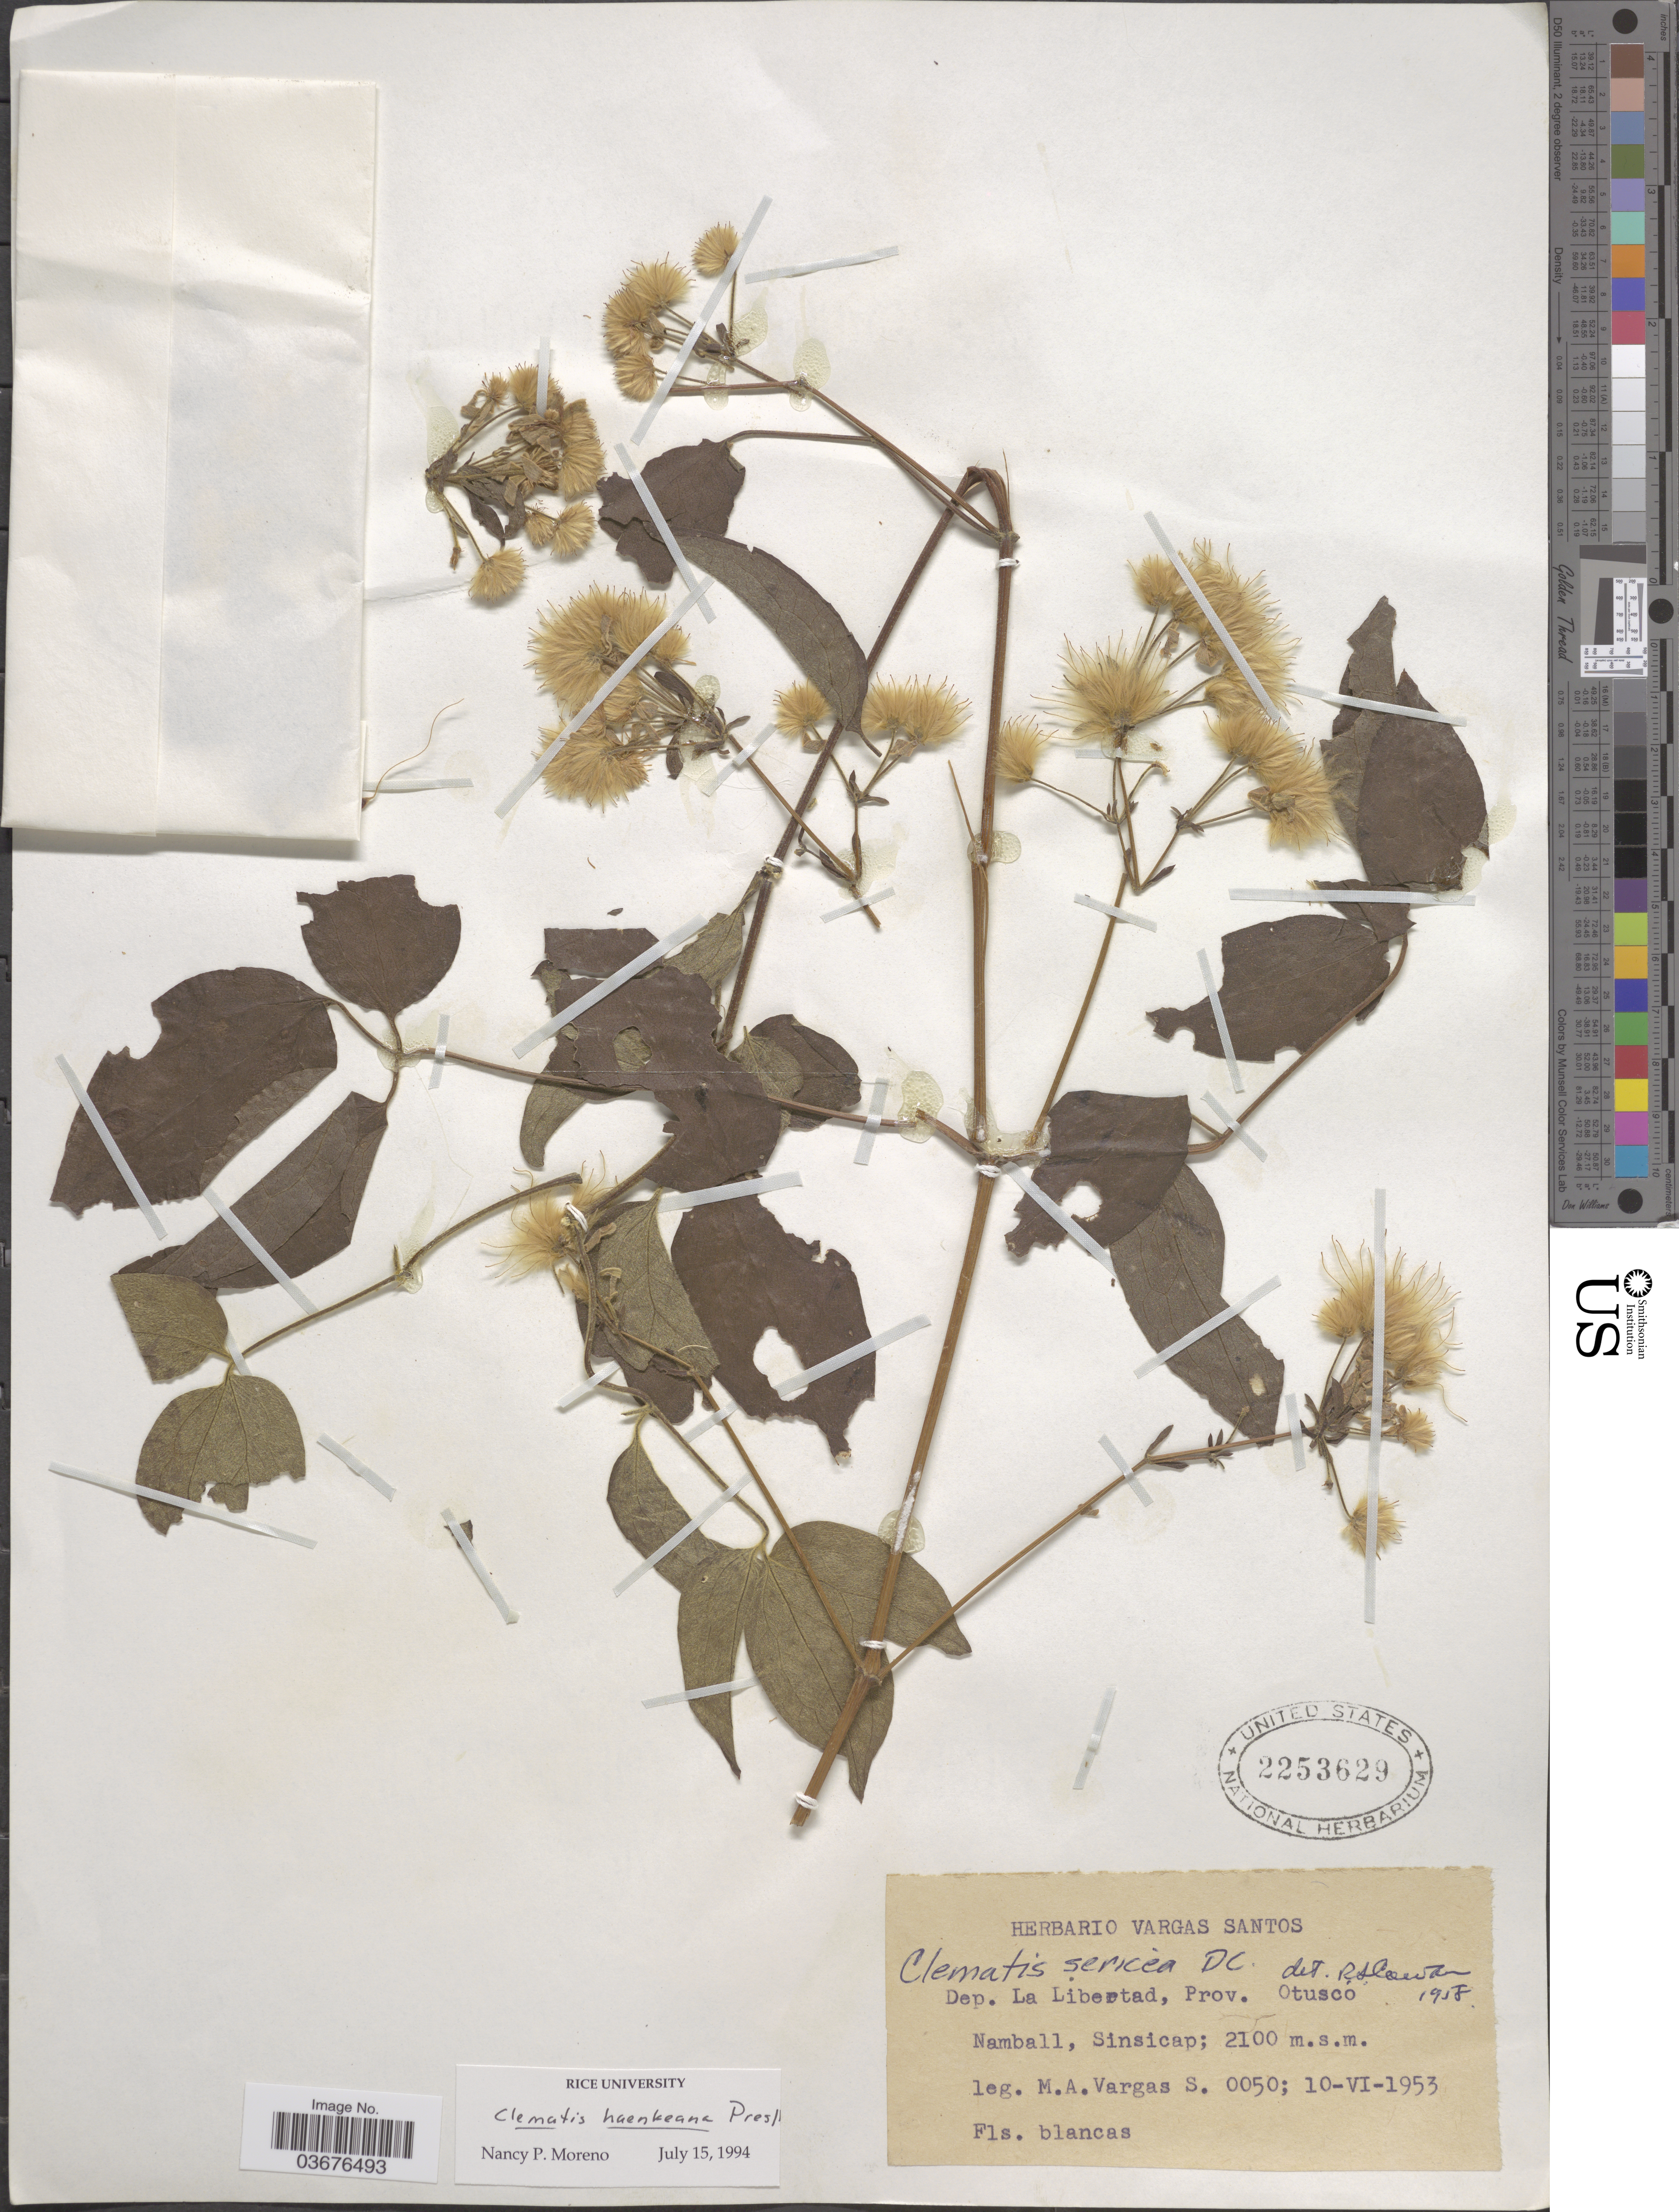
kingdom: Plantae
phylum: Tracheophyta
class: Magnoliopsida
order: Ranunculales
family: Ranunculaceae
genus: Clematis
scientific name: Clematis haenkeana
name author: C. Presl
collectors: M. Vargas S.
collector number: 0050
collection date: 1953-06-10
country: Peru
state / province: La Libertad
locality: Dep. La Libertad, Prov. Otusco. Namball, Sinsicap.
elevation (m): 2100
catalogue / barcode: US 2253629